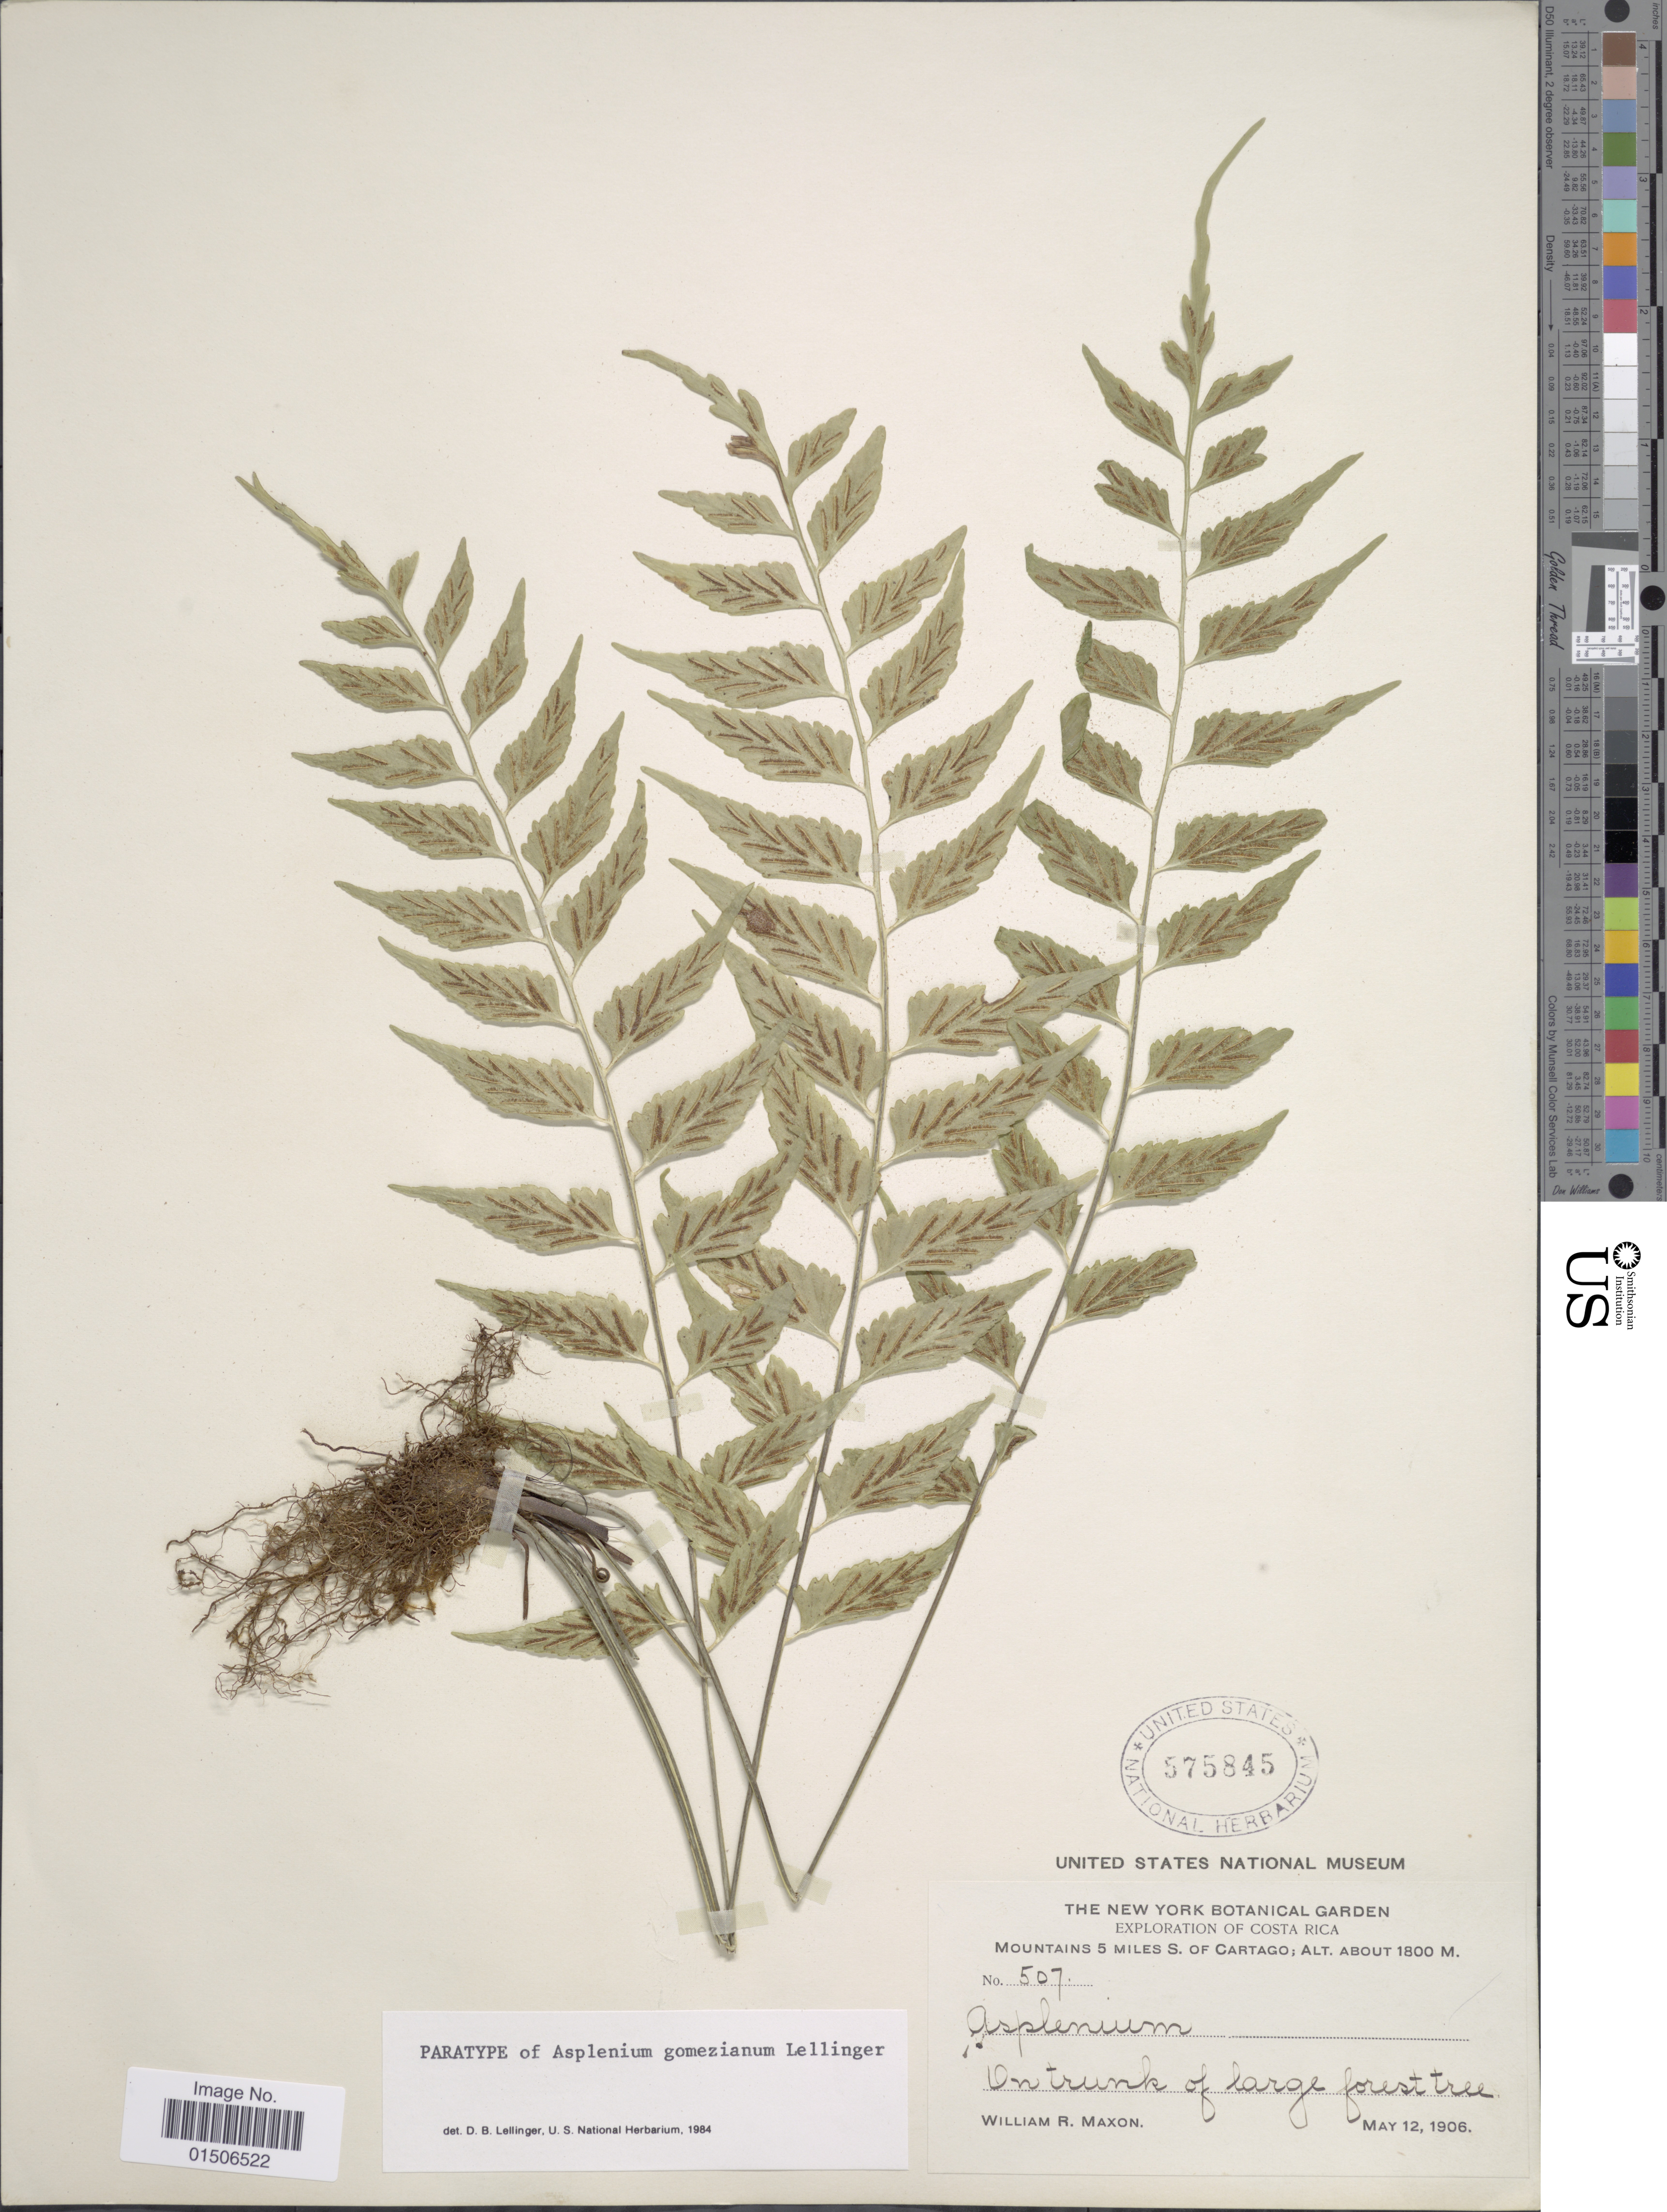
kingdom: Plantae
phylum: Tracheophyta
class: Polypodiopsida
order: Polypodiales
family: Aspleniaceae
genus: Asplenium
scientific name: Asplenium gomezianum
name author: Lellinger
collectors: W. R. Maxon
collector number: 507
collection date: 1906-05-12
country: Costa Rica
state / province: Cartago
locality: Mountains 5 miles S. of Cartago, On trunk of large forest tree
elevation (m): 1800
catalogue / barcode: US 575845